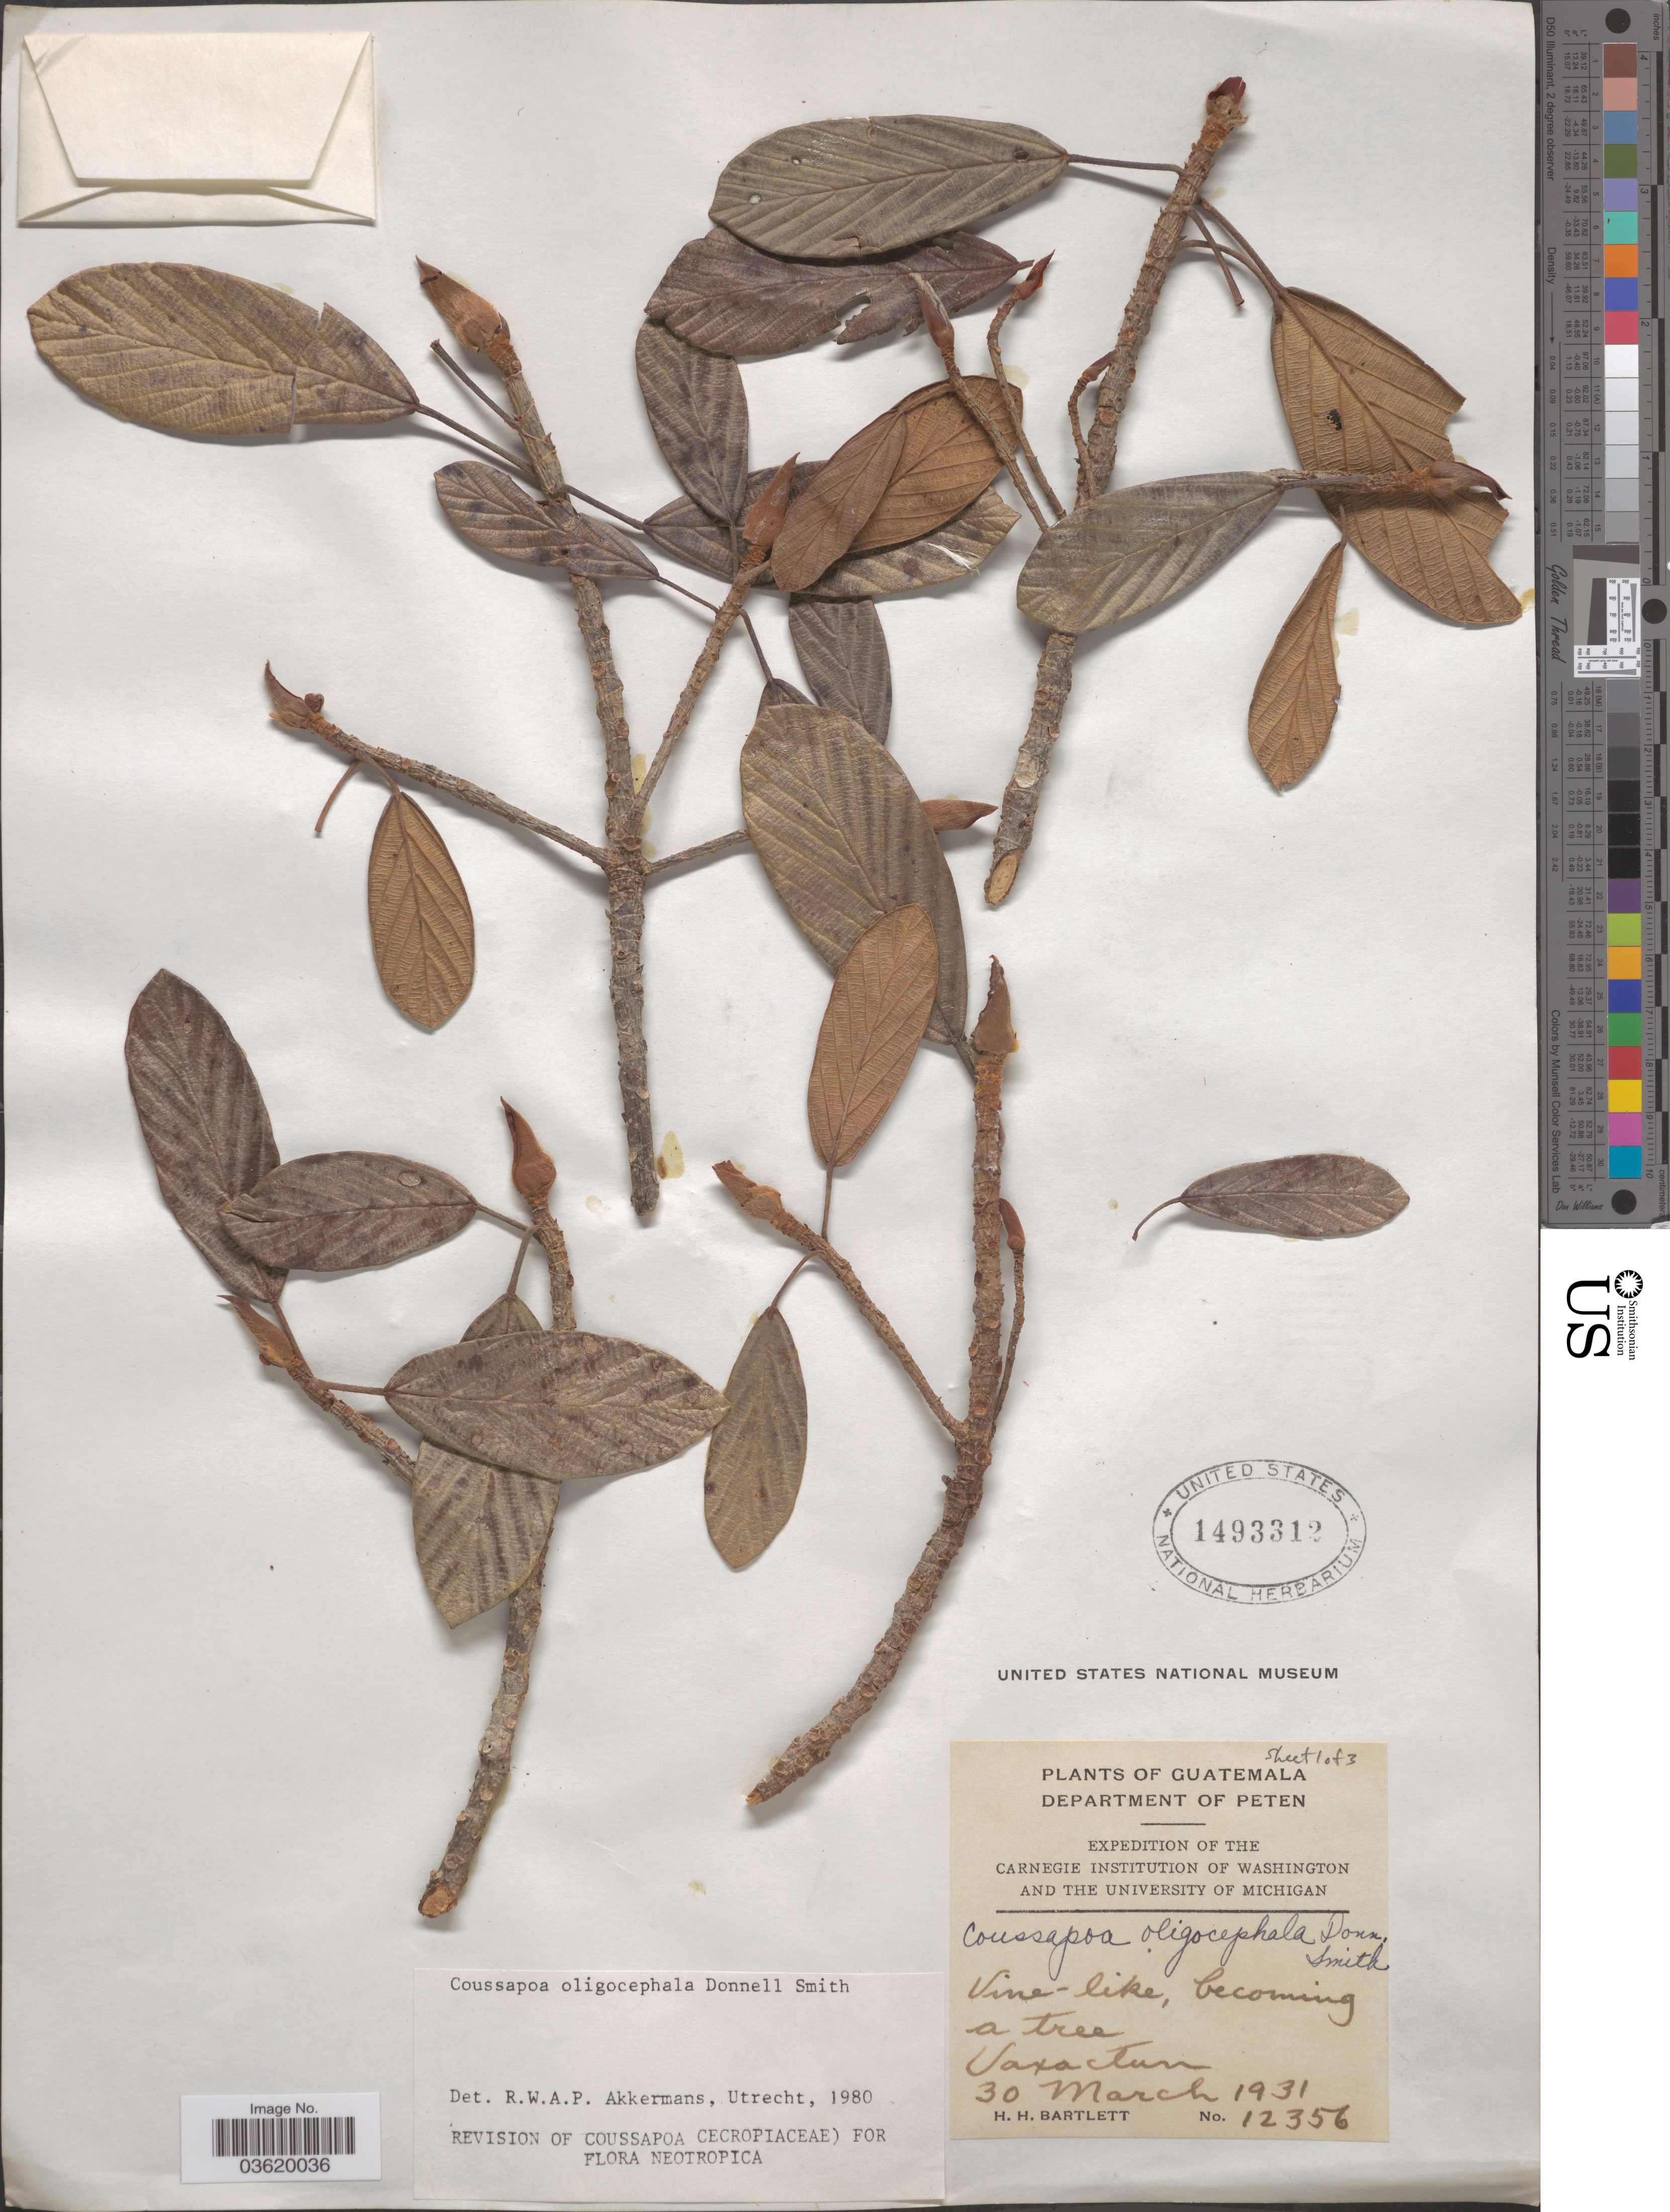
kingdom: Plantae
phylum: Tracheophyta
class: Magnoliopsida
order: Rosales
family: Urticaceae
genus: Coussapoa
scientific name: Coussapoa oligocephala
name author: Donn. Sm.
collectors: H. H. Bartlett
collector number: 12356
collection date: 1931-03-30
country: Guatemala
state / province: El Peten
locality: Department of Peten. Uaxactun.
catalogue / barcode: US 1493312